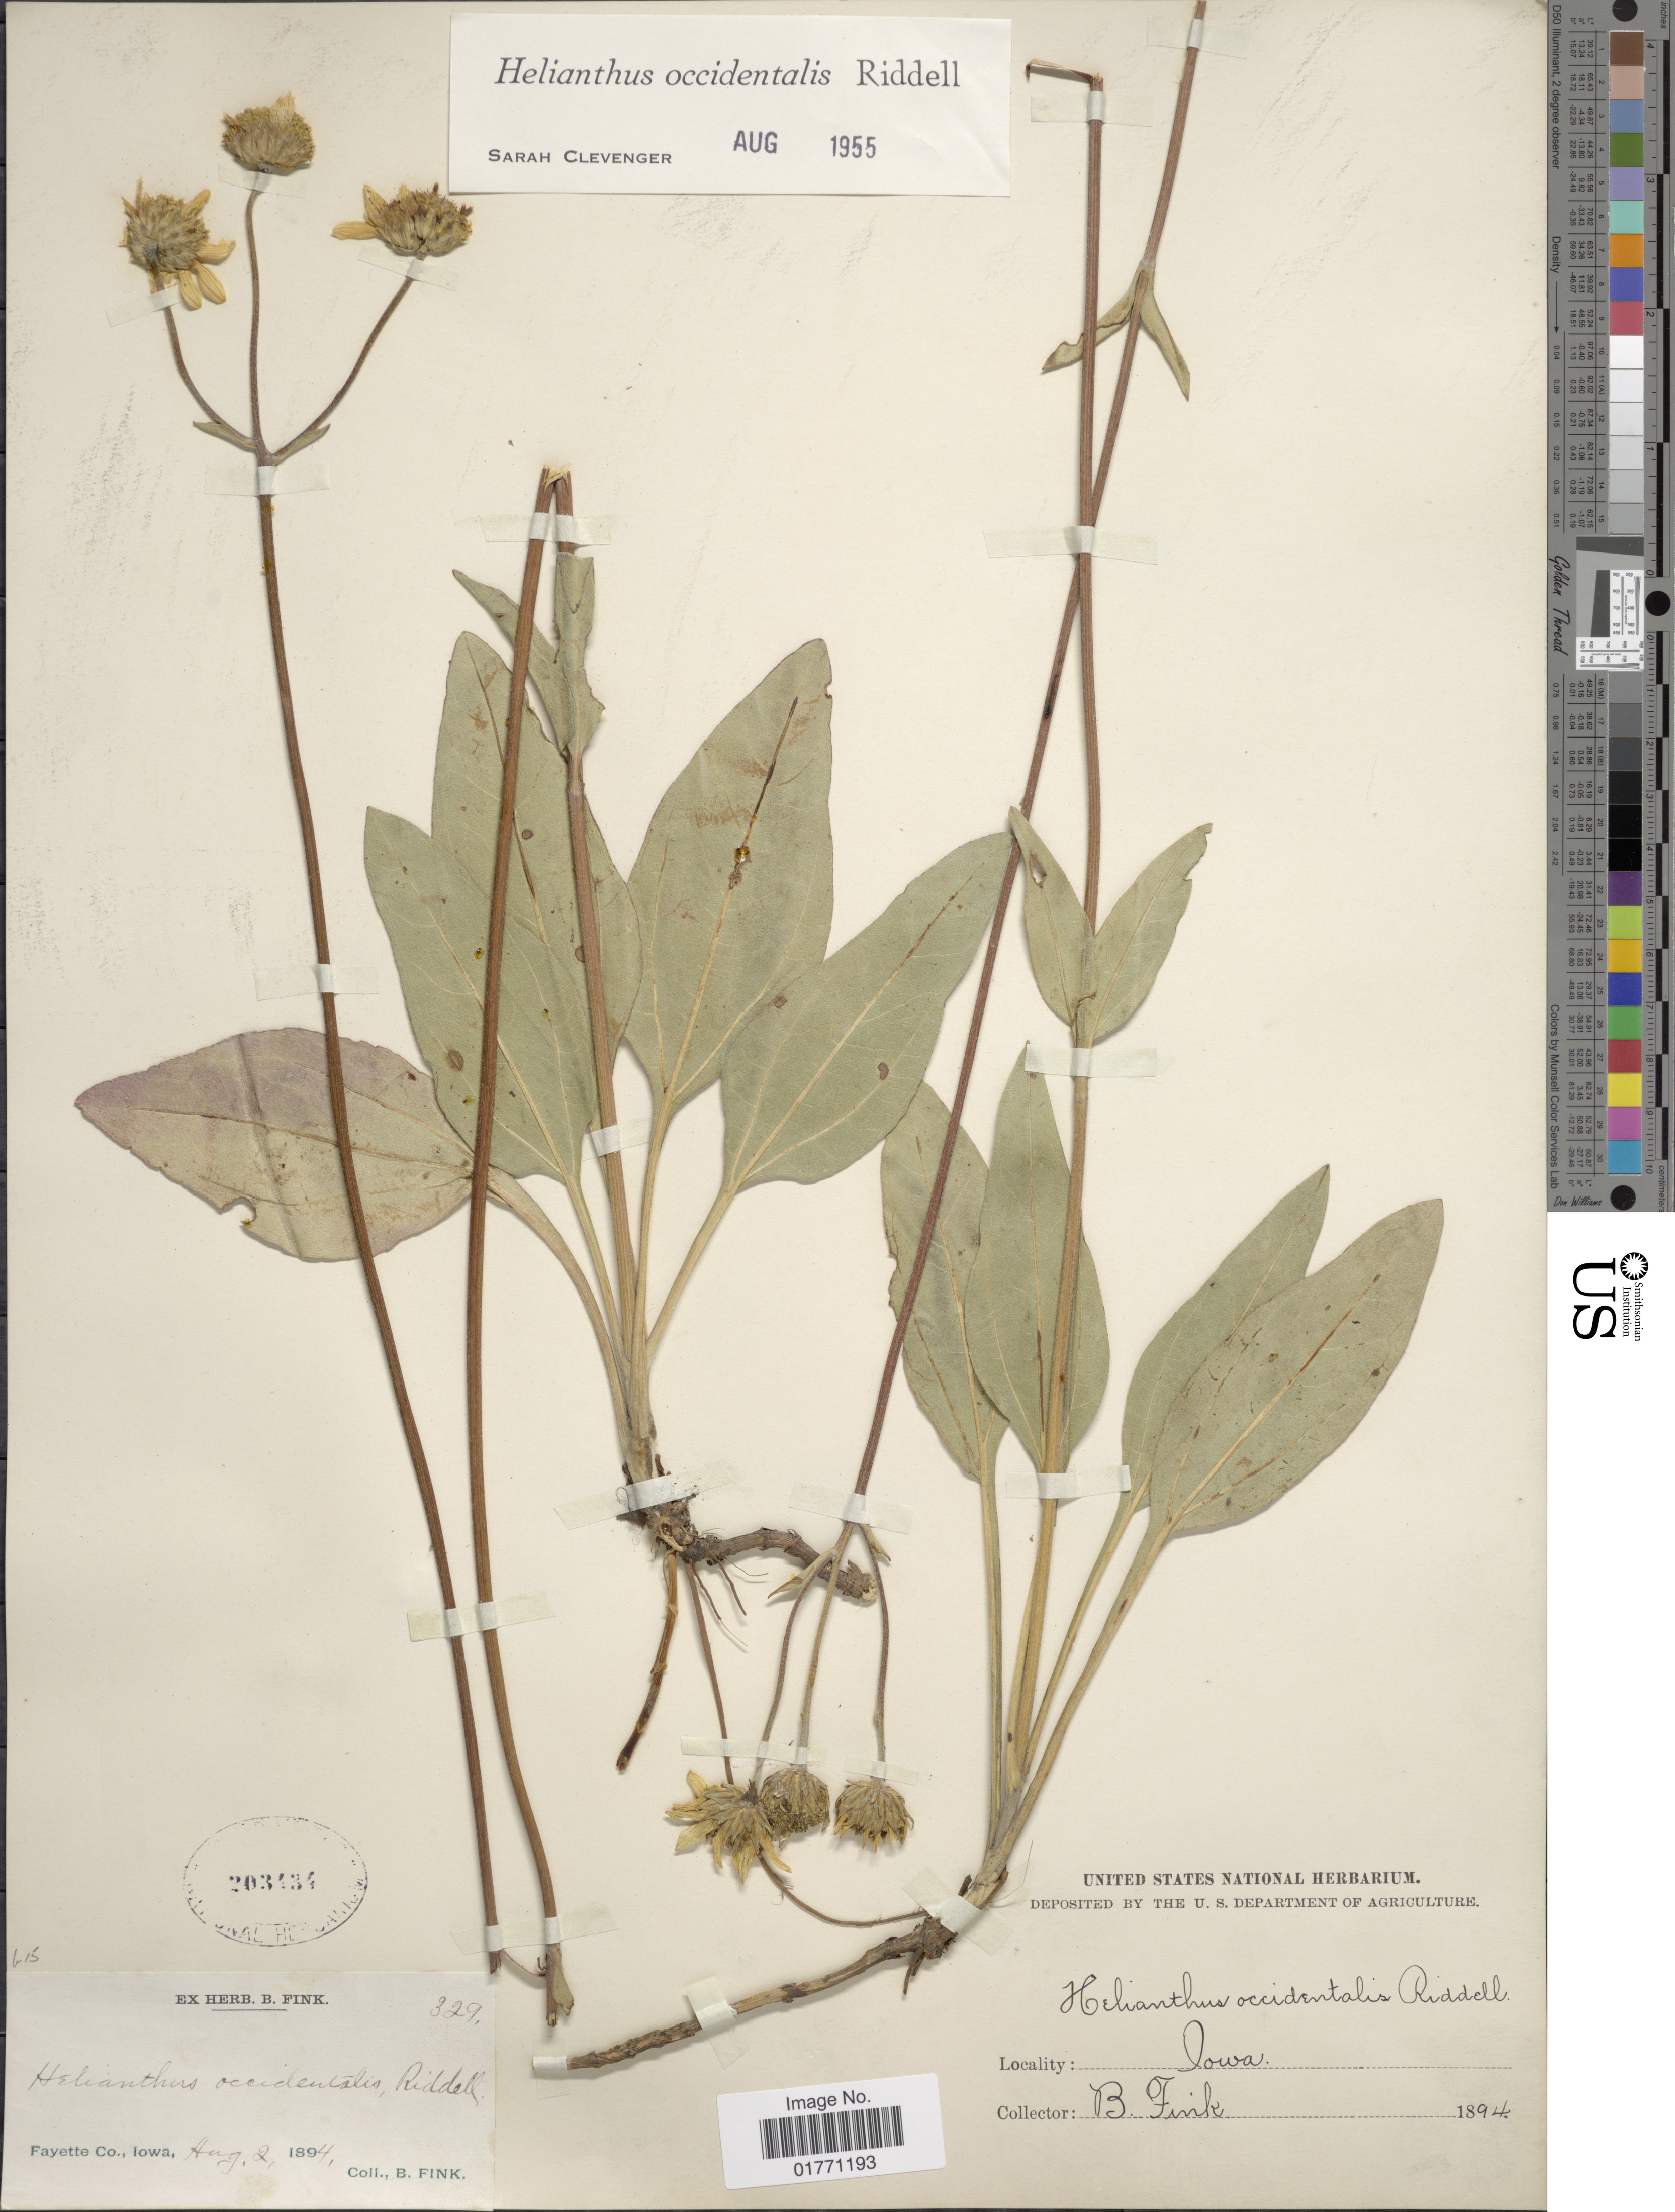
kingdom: Plantae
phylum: Tracheophyta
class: Magnoliopsida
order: Asterales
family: Asteraceae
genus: Helianthus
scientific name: Helianthus occidentalis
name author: Riddell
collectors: B. Fink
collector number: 329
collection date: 1894-08-02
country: United States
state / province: Iowa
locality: Fayette Co.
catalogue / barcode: US 203434